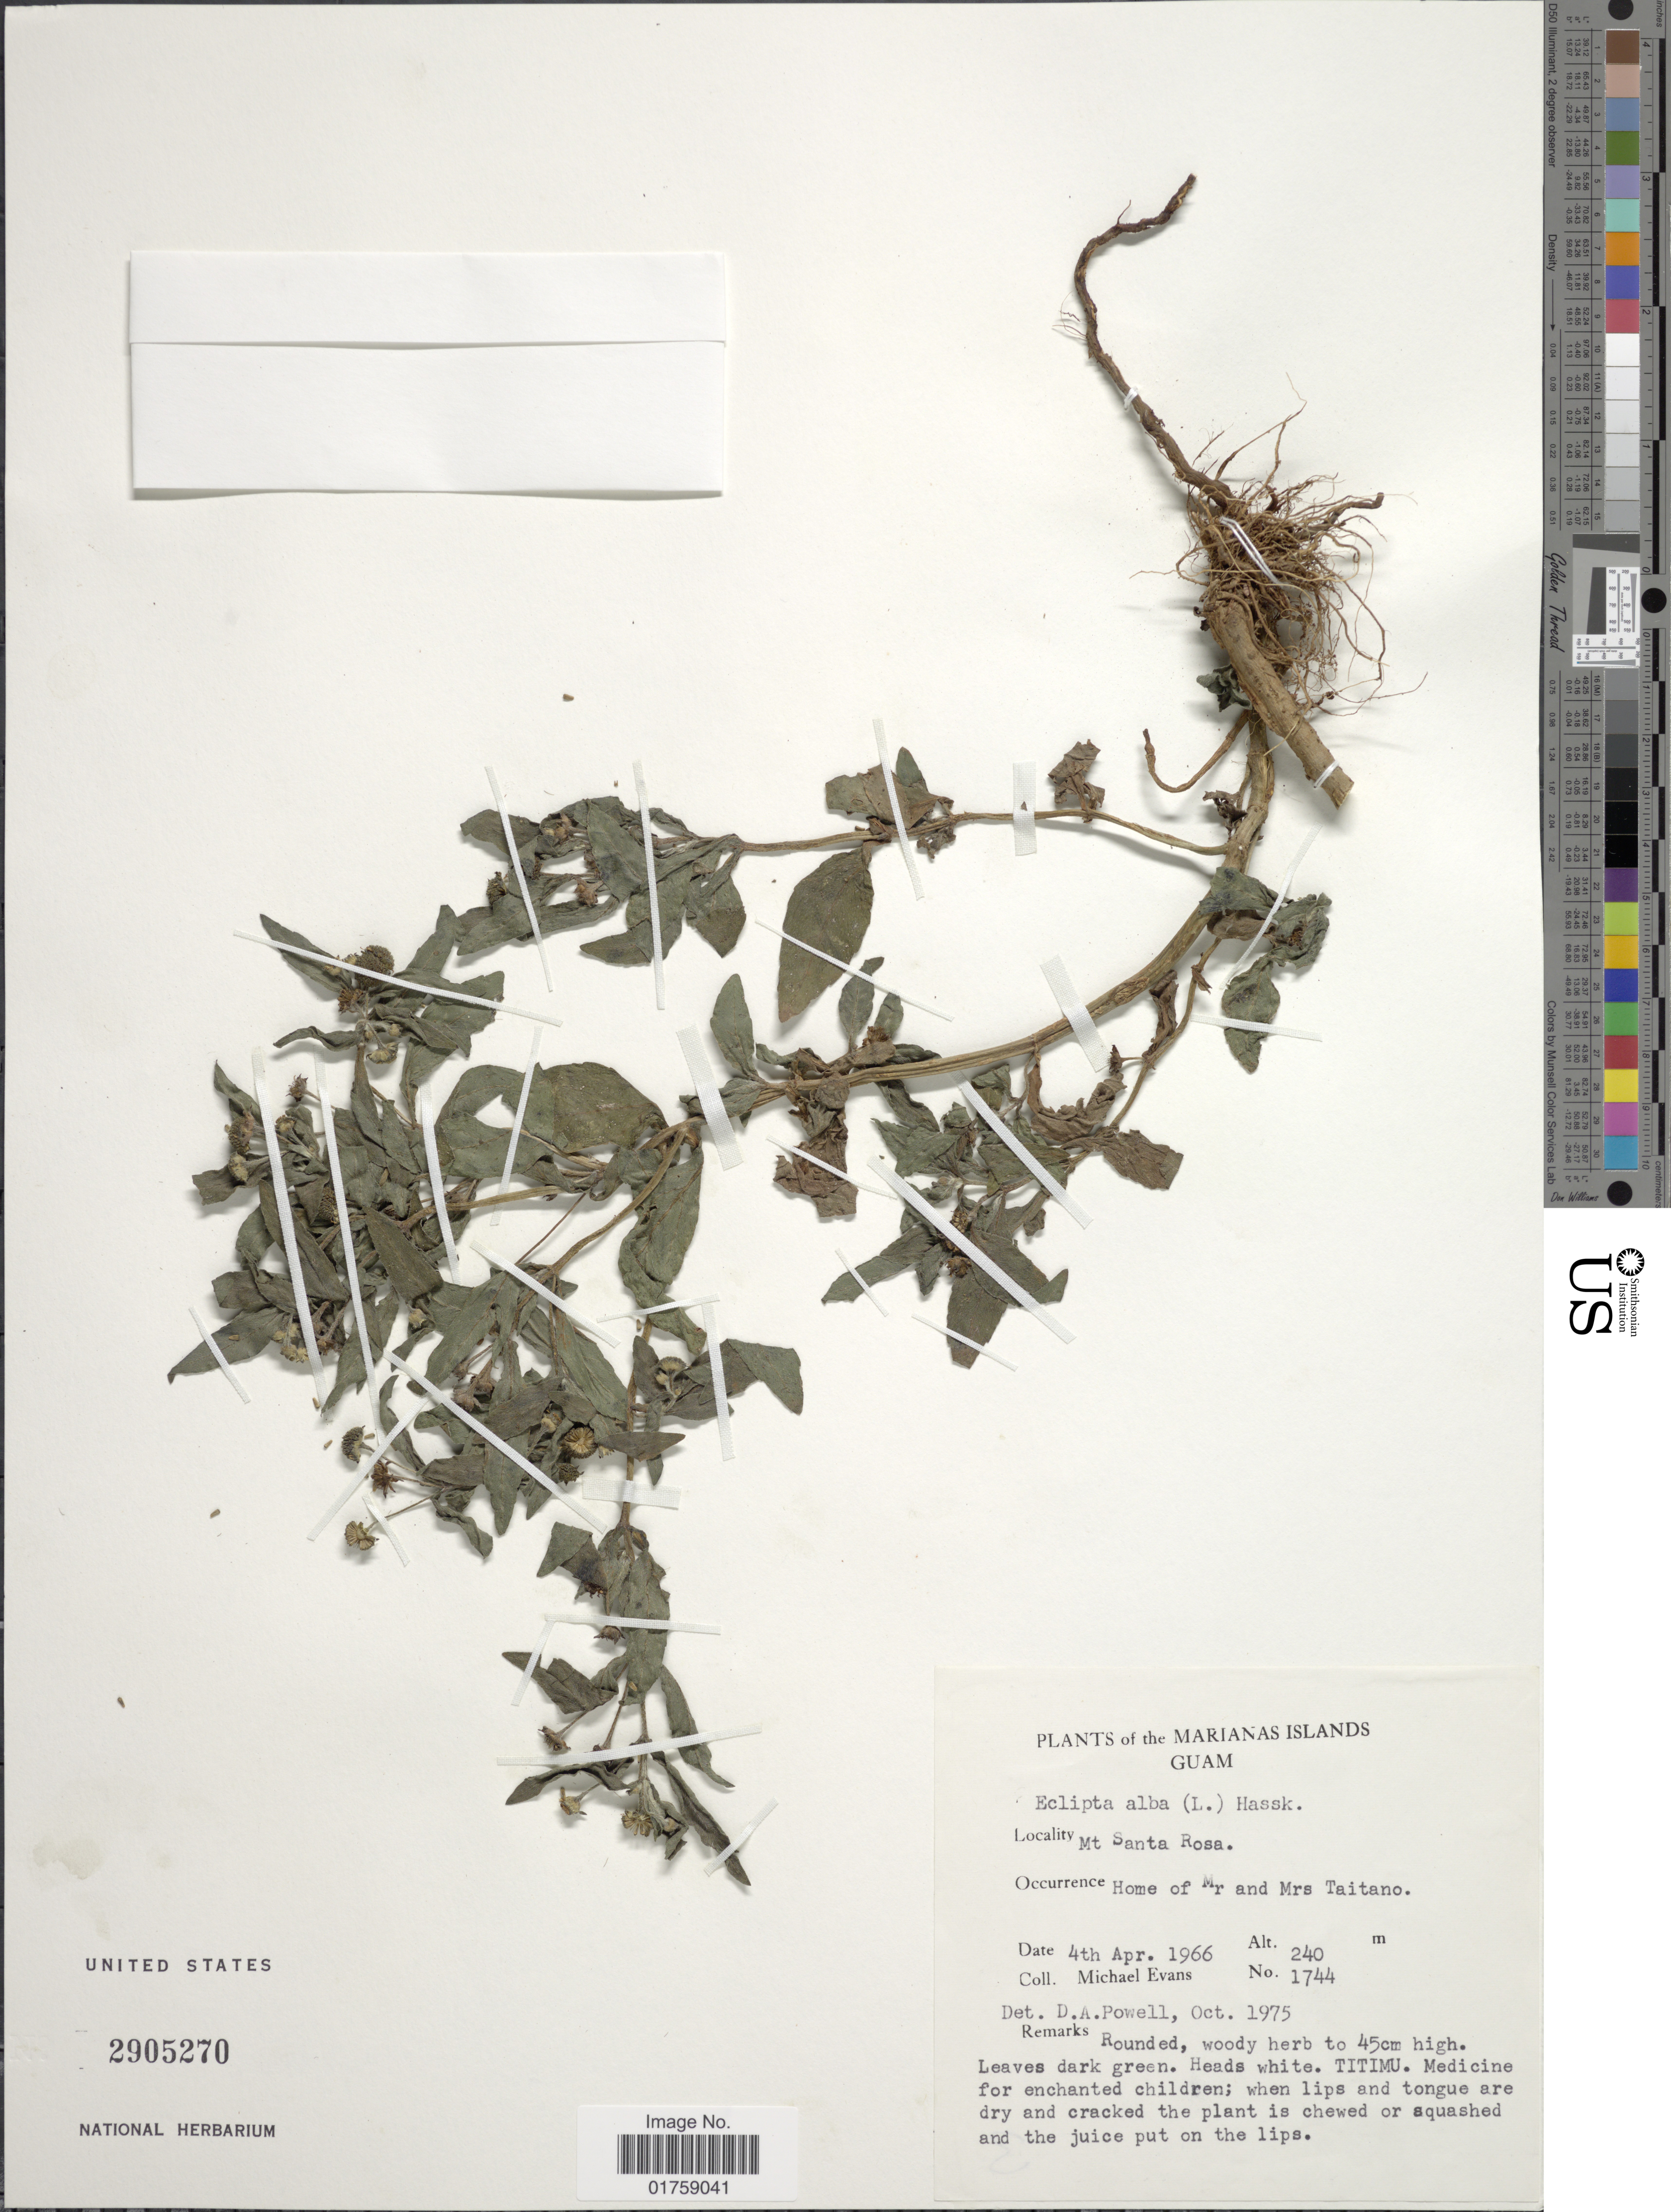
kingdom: Plantae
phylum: Tracheophyta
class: Magnoliopsida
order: Asterales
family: Asteraceae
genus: Eclipta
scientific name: Eclipta prostrata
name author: (L.) L.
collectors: M. Evans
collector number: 1744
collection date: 1966-04-04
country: Guam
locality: The Marianas Islands. Guam: Mt Santa Rosa. Home of Mr and Mrs Taitano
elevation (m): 240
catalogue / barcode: US 2905270